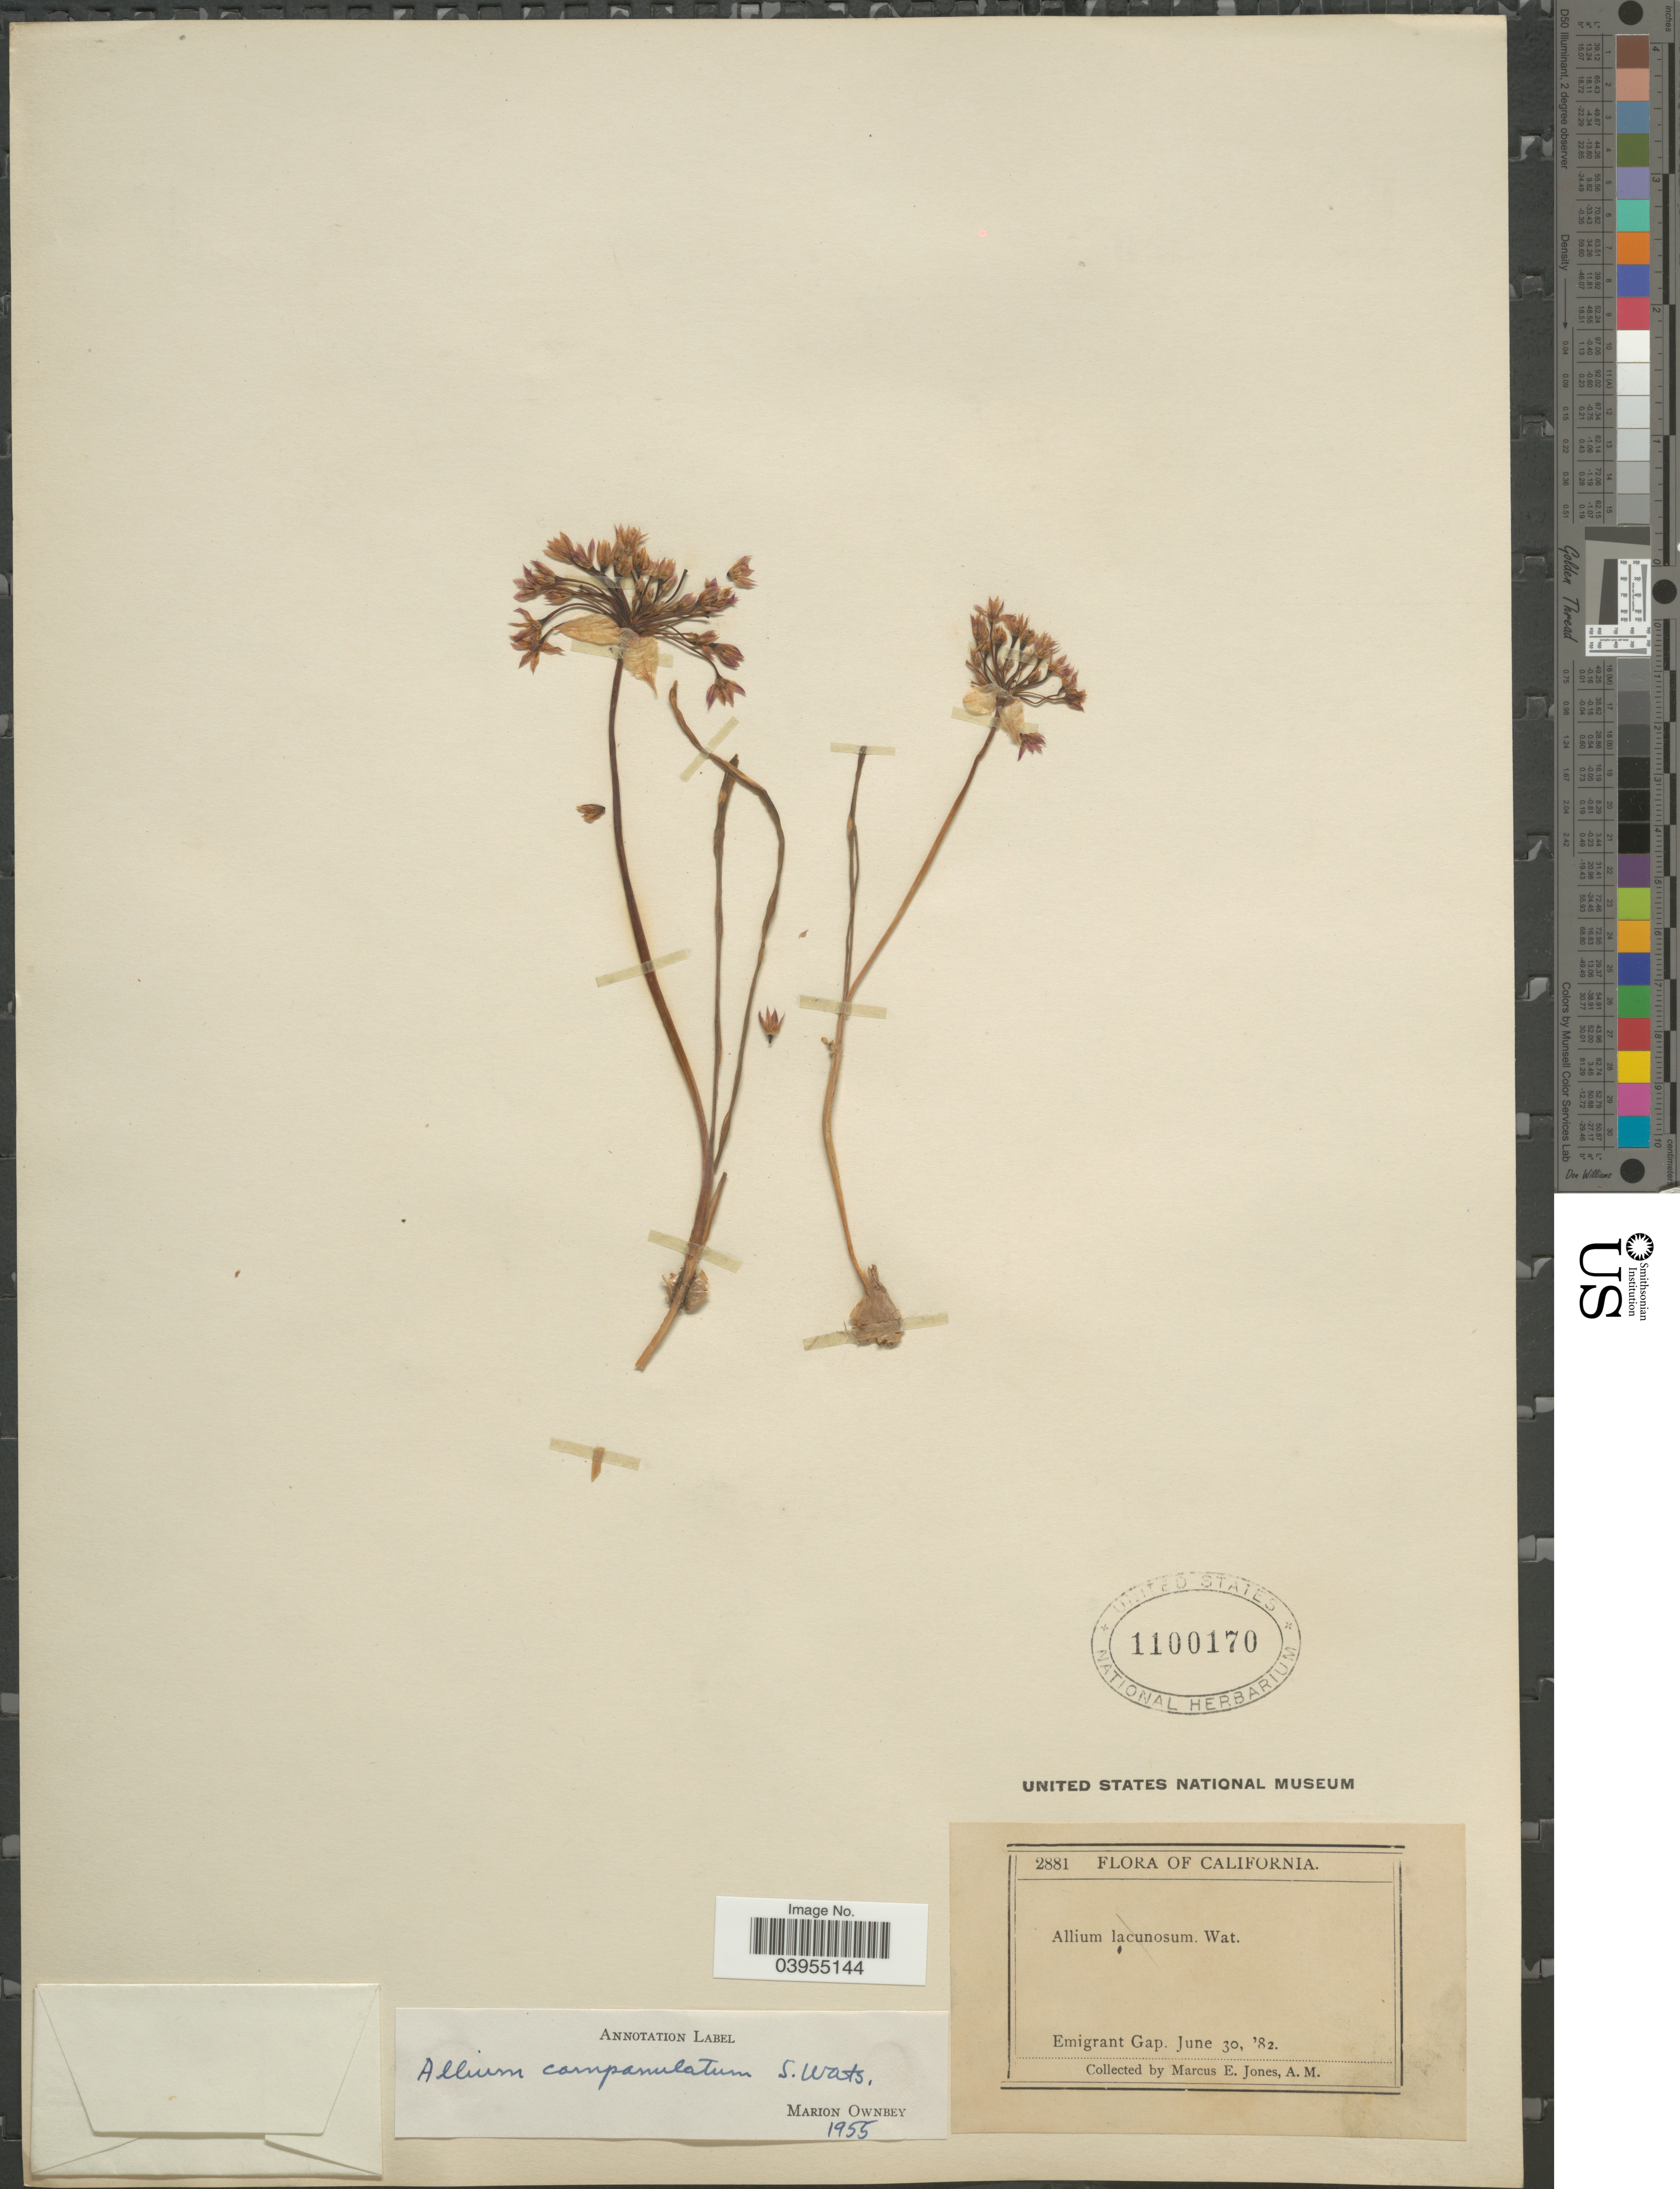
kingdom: Plantae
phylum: Tracheophyta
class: Liliopsida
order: Asparagales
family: Amaryllidaceae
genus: Allium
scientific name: Allium campanulatum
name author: S. Watson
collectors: M. E. Jones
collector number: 2881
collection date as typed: Transcribed d/m/y: 30/6/82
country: United States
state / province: California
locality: Emigrant Gap.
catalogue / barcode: US 1100170